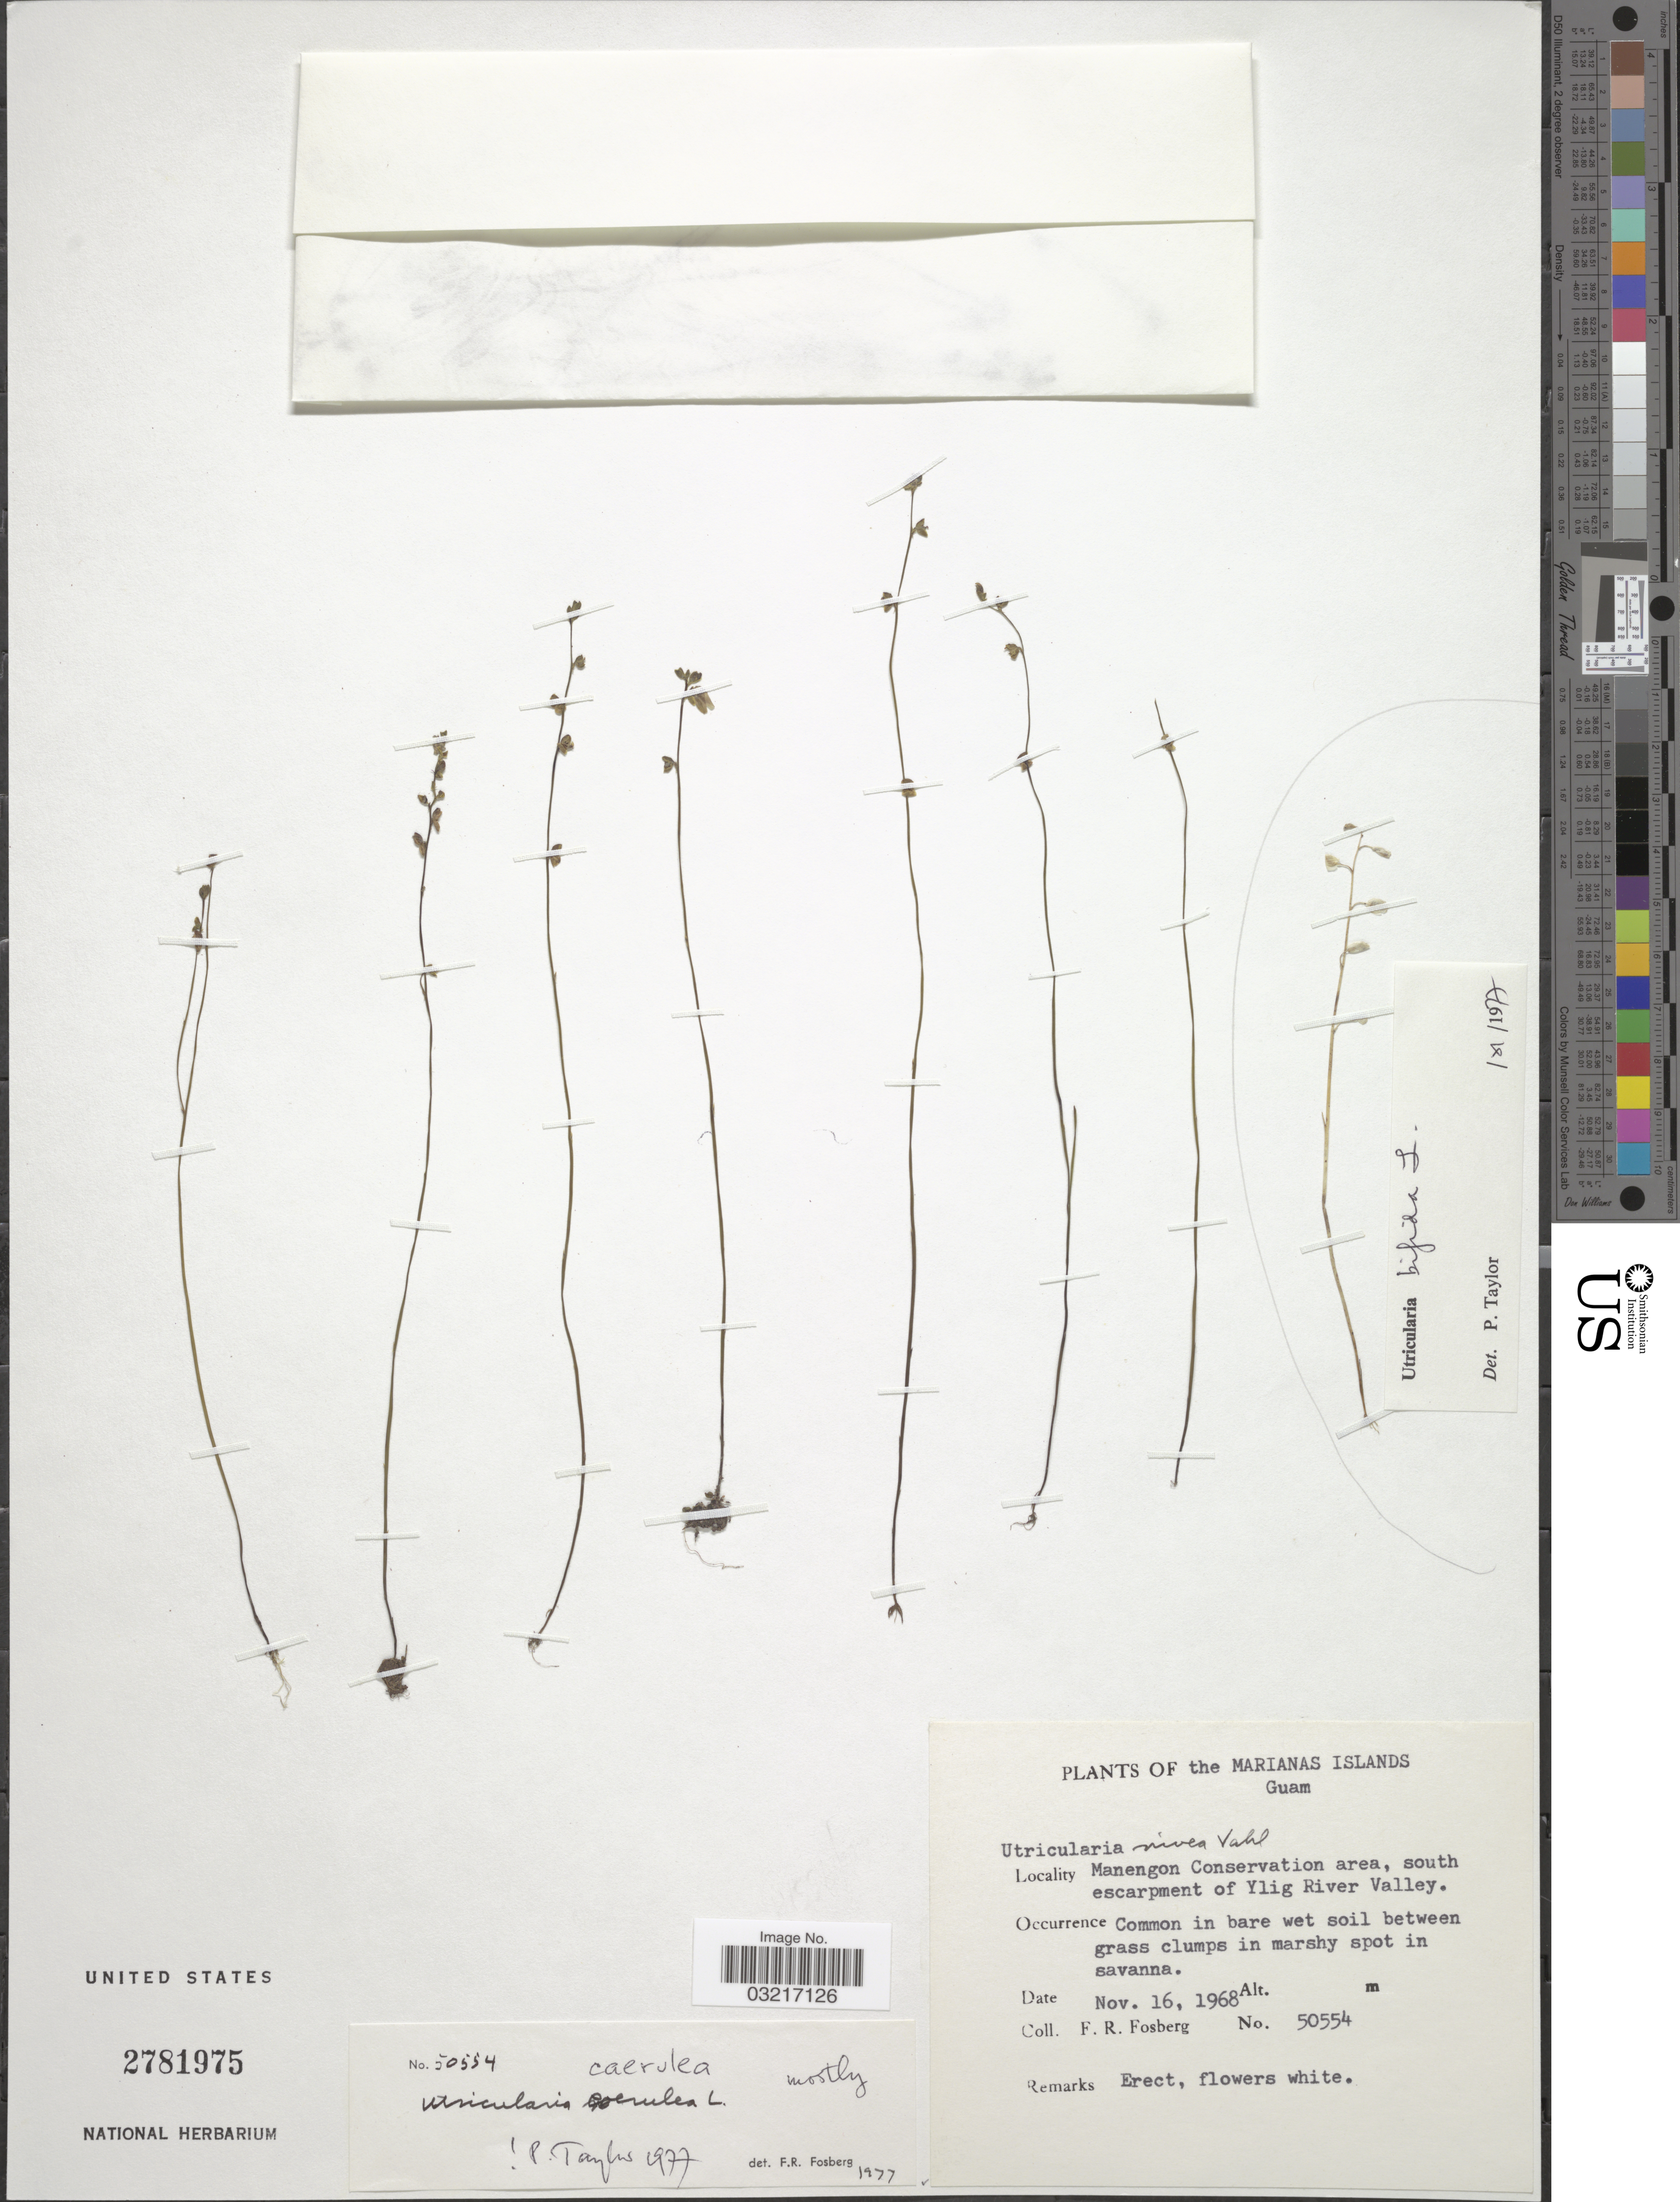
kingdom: Plantae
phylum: Tracheophyta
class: Magnoliopsida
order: Lamiales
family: Lentibulariaceae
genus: Utricularia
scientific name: Utricularia caerulea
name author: L.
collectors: F. R. Fosberg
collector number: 50554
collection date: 1968-11-16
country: Guam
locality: The Marianas Islands. Manengon Conservation area, south escarpment of Ylig River Valley.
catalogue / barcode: US 2781975